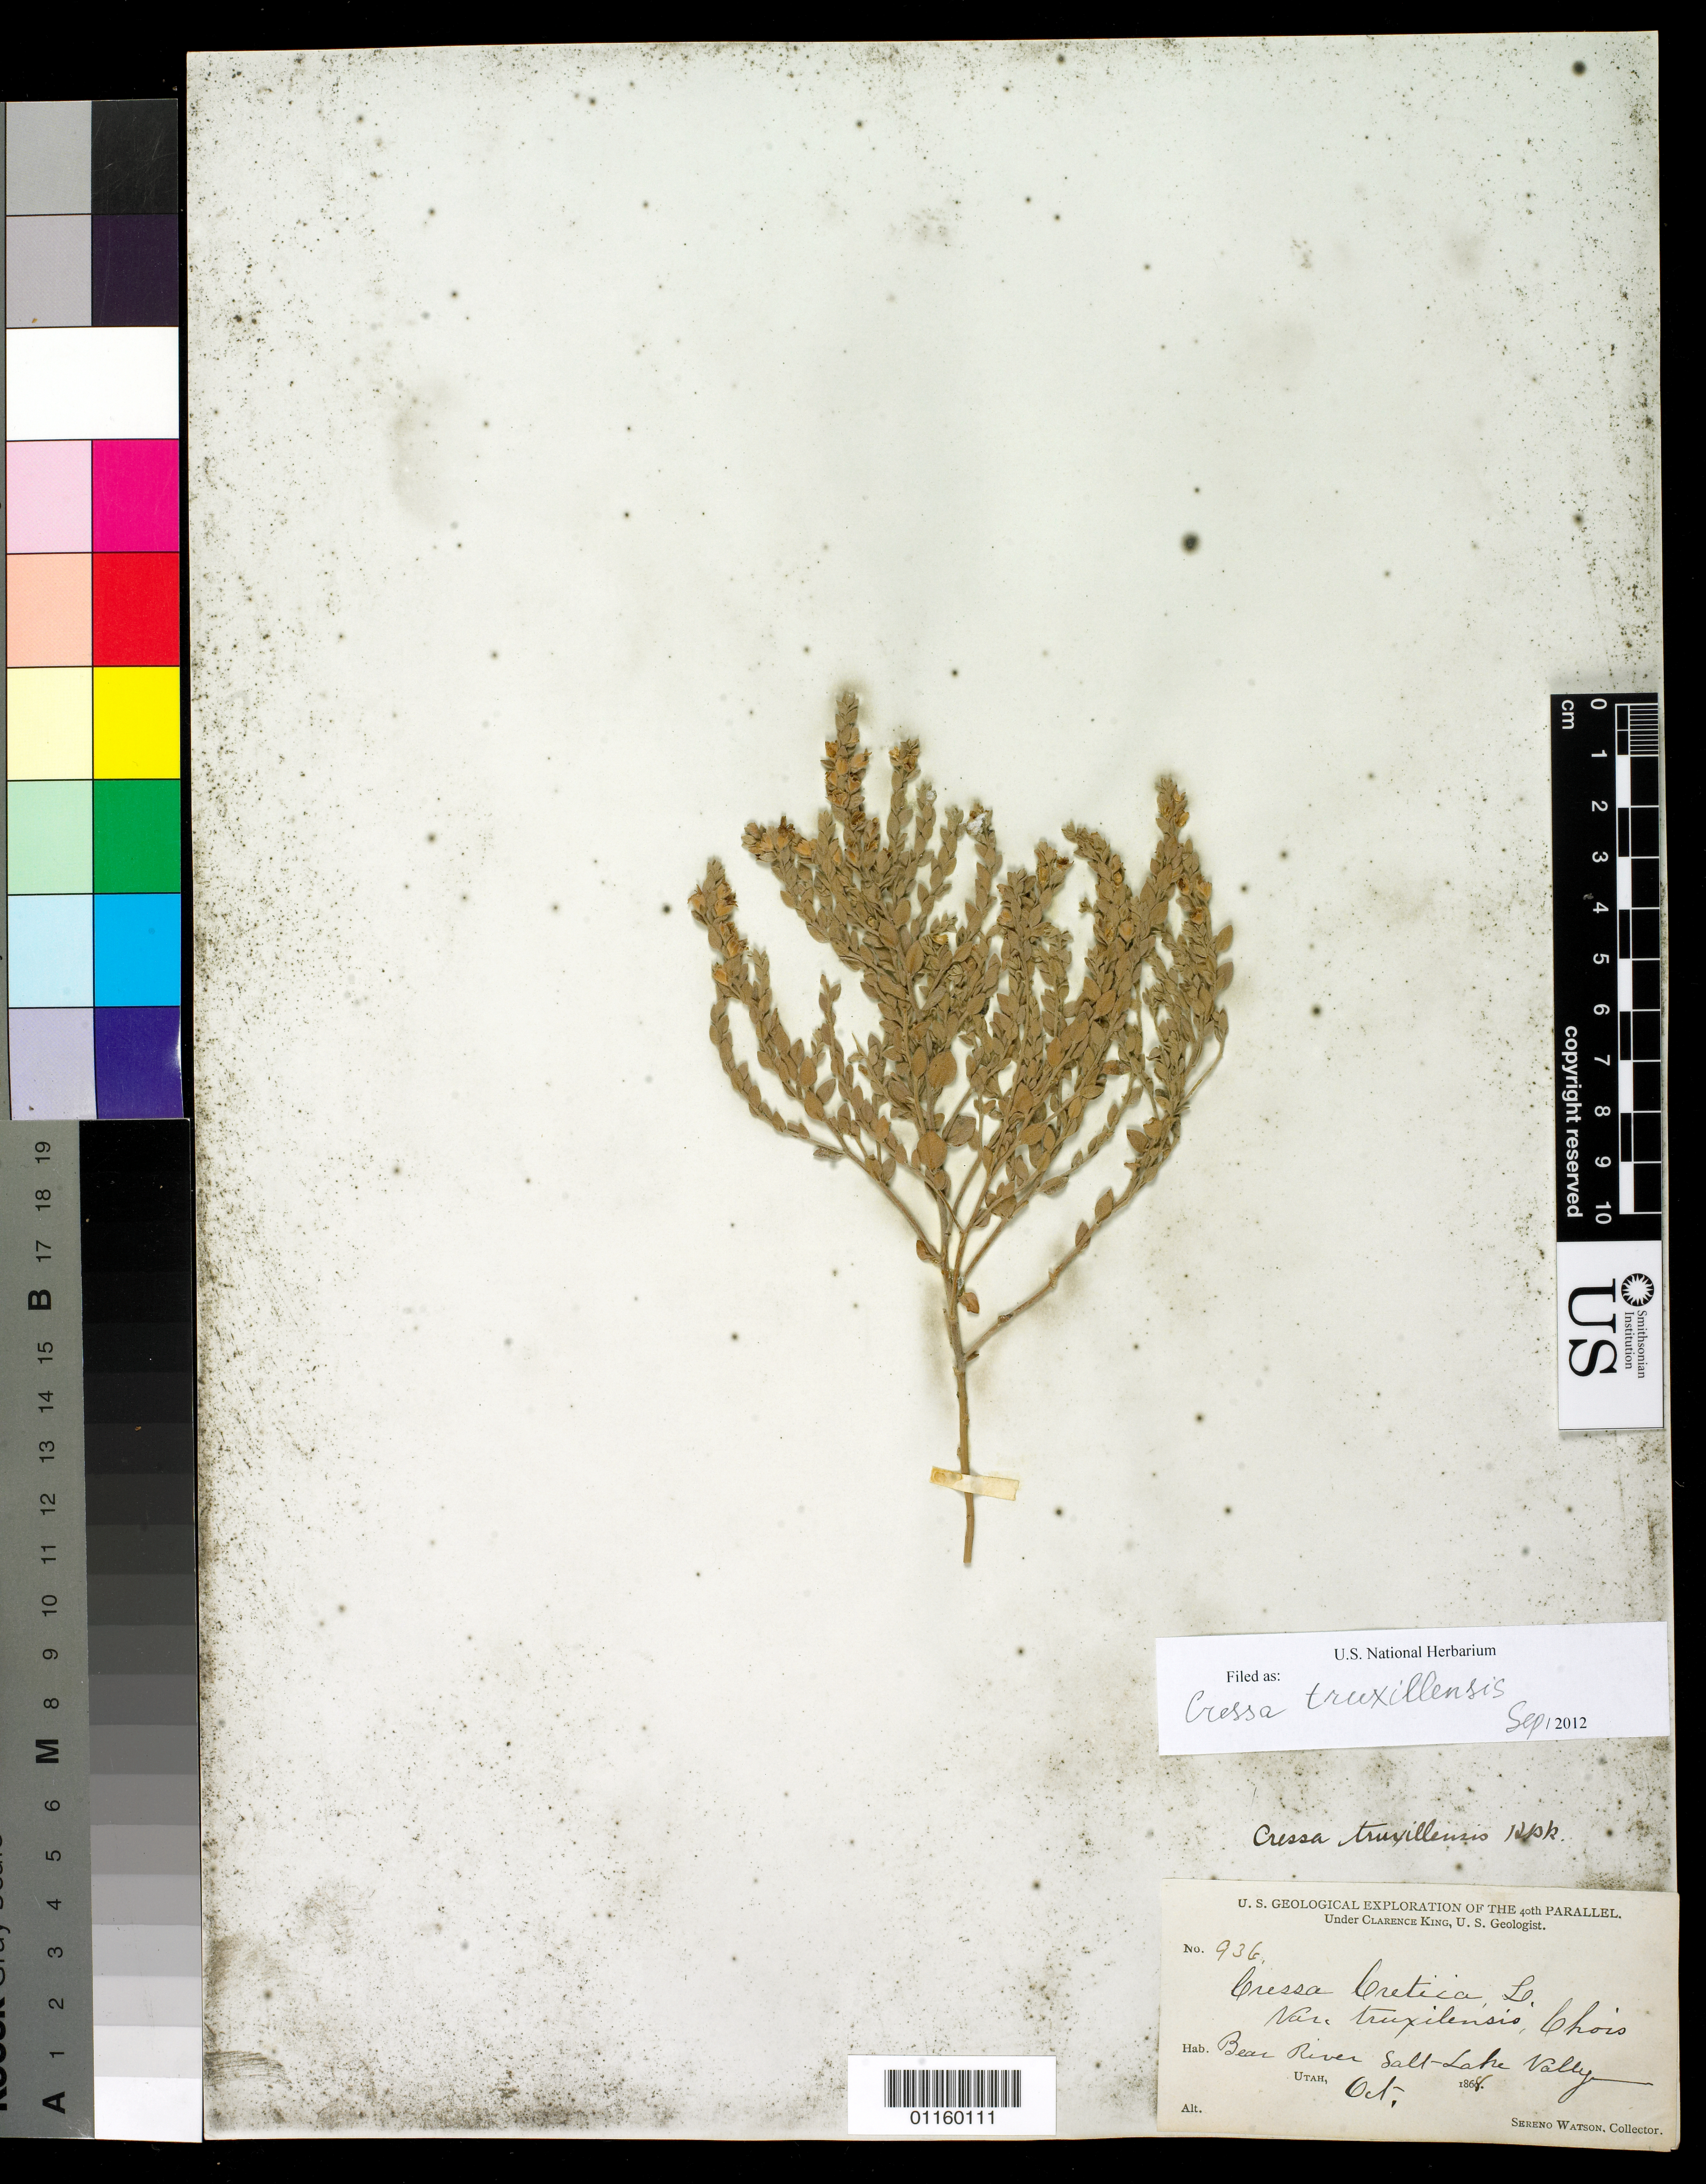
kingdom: Plantae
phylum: Tracheophyta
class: Magnoliopsida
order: Solanales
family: Convolvulaceae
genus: Cressa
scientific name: Cressa truxillensis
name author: Kunth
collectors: S. Watson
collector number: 936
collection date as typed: Oct 1868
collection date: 1868-10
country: United States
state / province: Utah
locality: Bear River, Salt Lake Valley